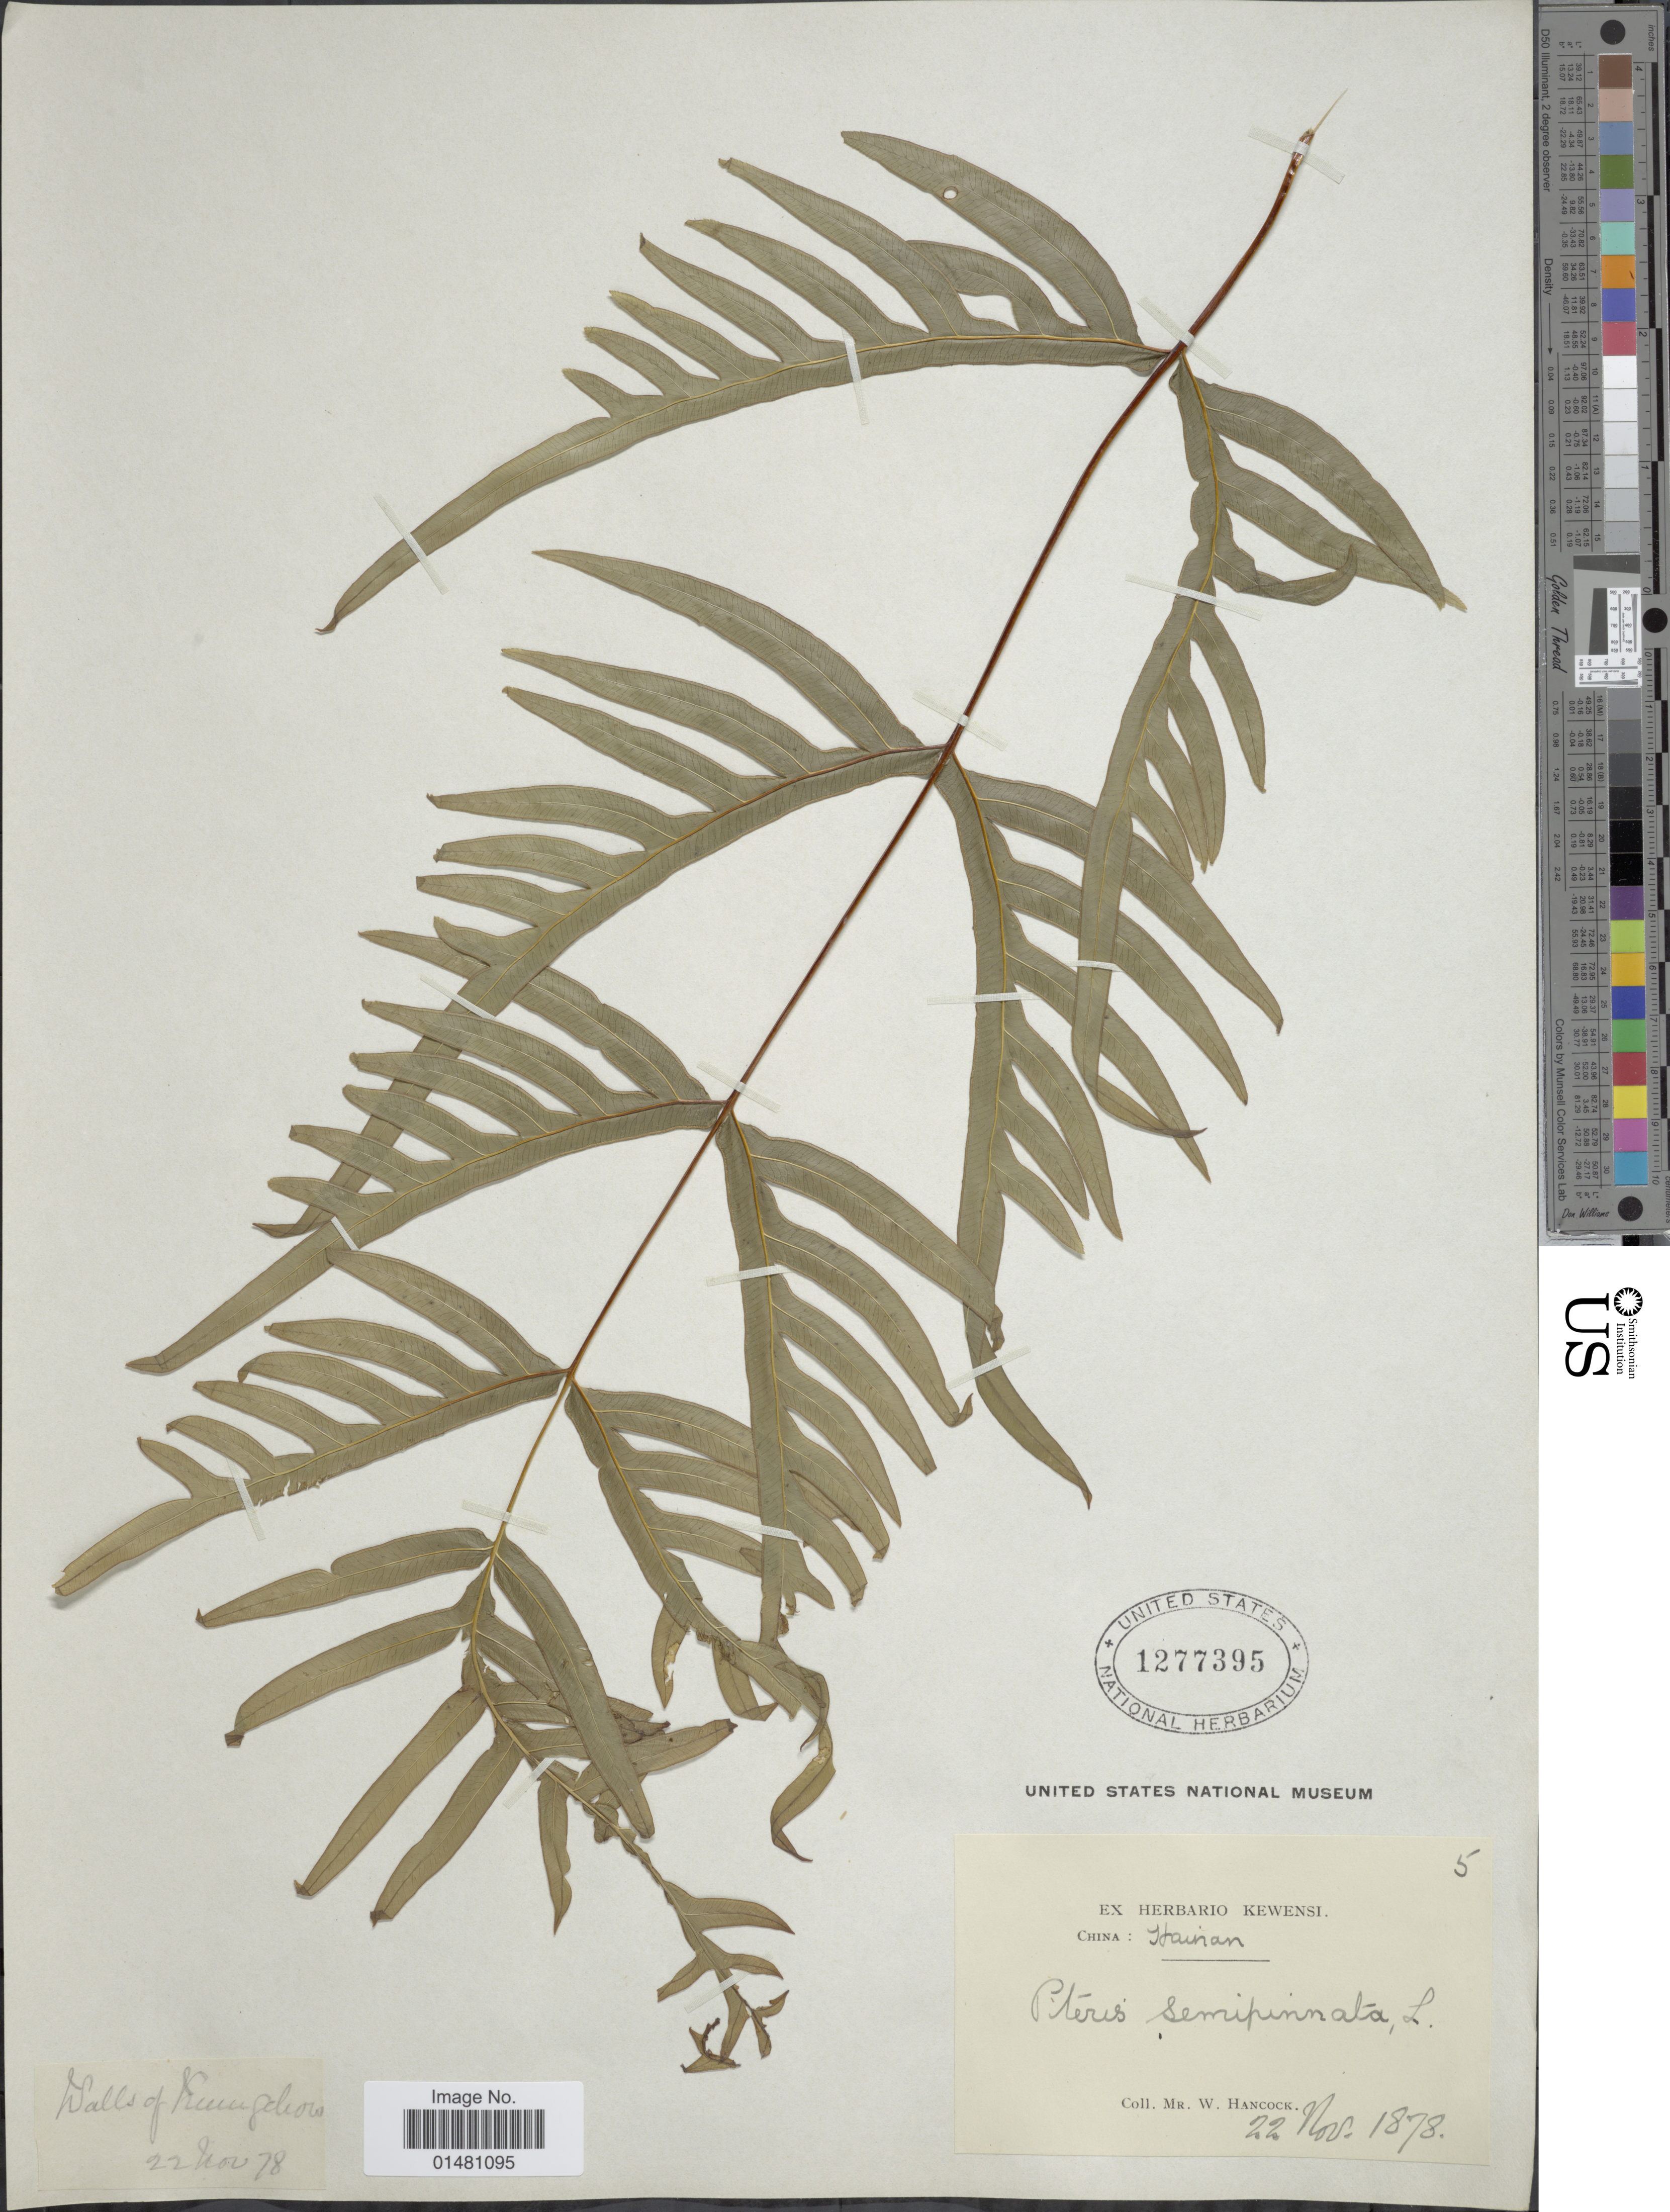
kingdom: Plantae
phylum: Tracheophyta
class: Polypodiopsida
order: Polypodiales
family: Pteridaceae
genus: Pteris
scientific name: Pteris semipinnata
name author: L.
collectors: W. Hancock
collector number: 5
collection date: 1878-11-22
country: China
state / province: Hainan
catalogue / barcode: US 1277395